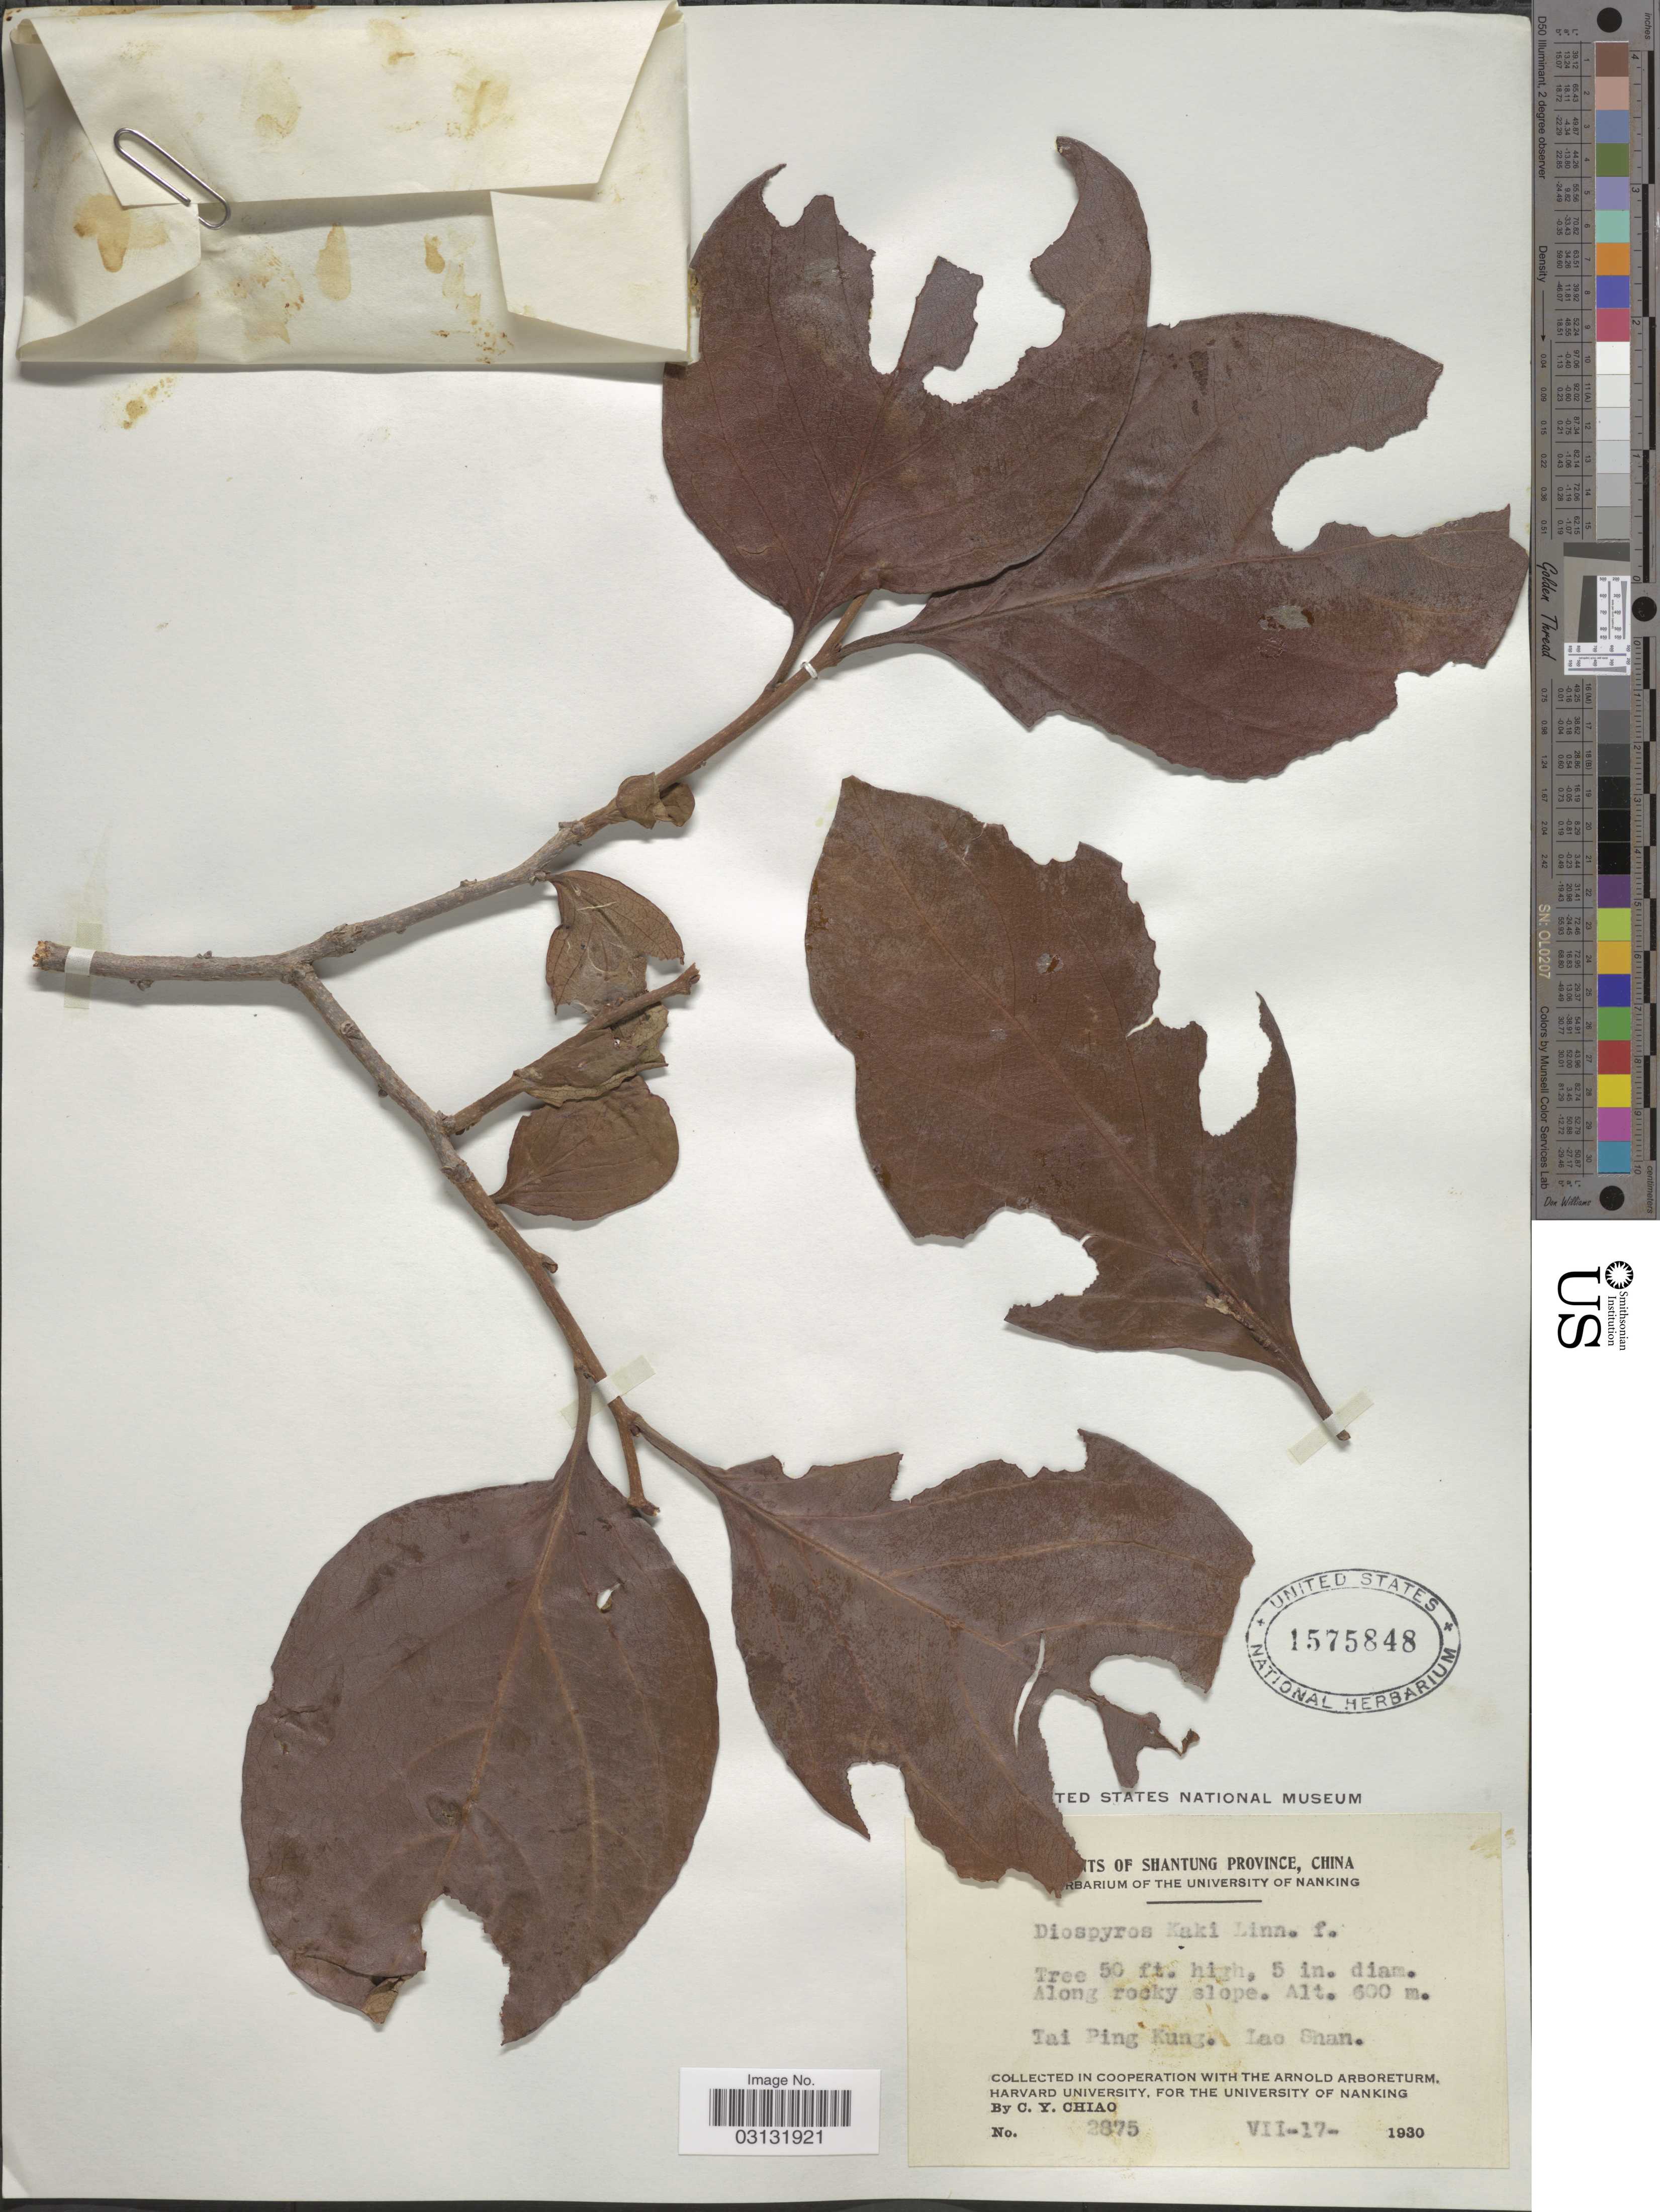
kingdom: Plantae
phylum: Tracheophyta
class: Magnoliopsida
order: Ericales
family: Ebenaceae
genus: Diospyros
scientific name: Diospyros kaki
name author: Thunb.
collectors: C. Y. Chiao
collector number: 2875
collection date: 1930-07-17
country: China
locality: Shantung Province. Tai Ping Kung. Lao Shan.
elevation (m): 600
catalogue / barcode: US 1575848